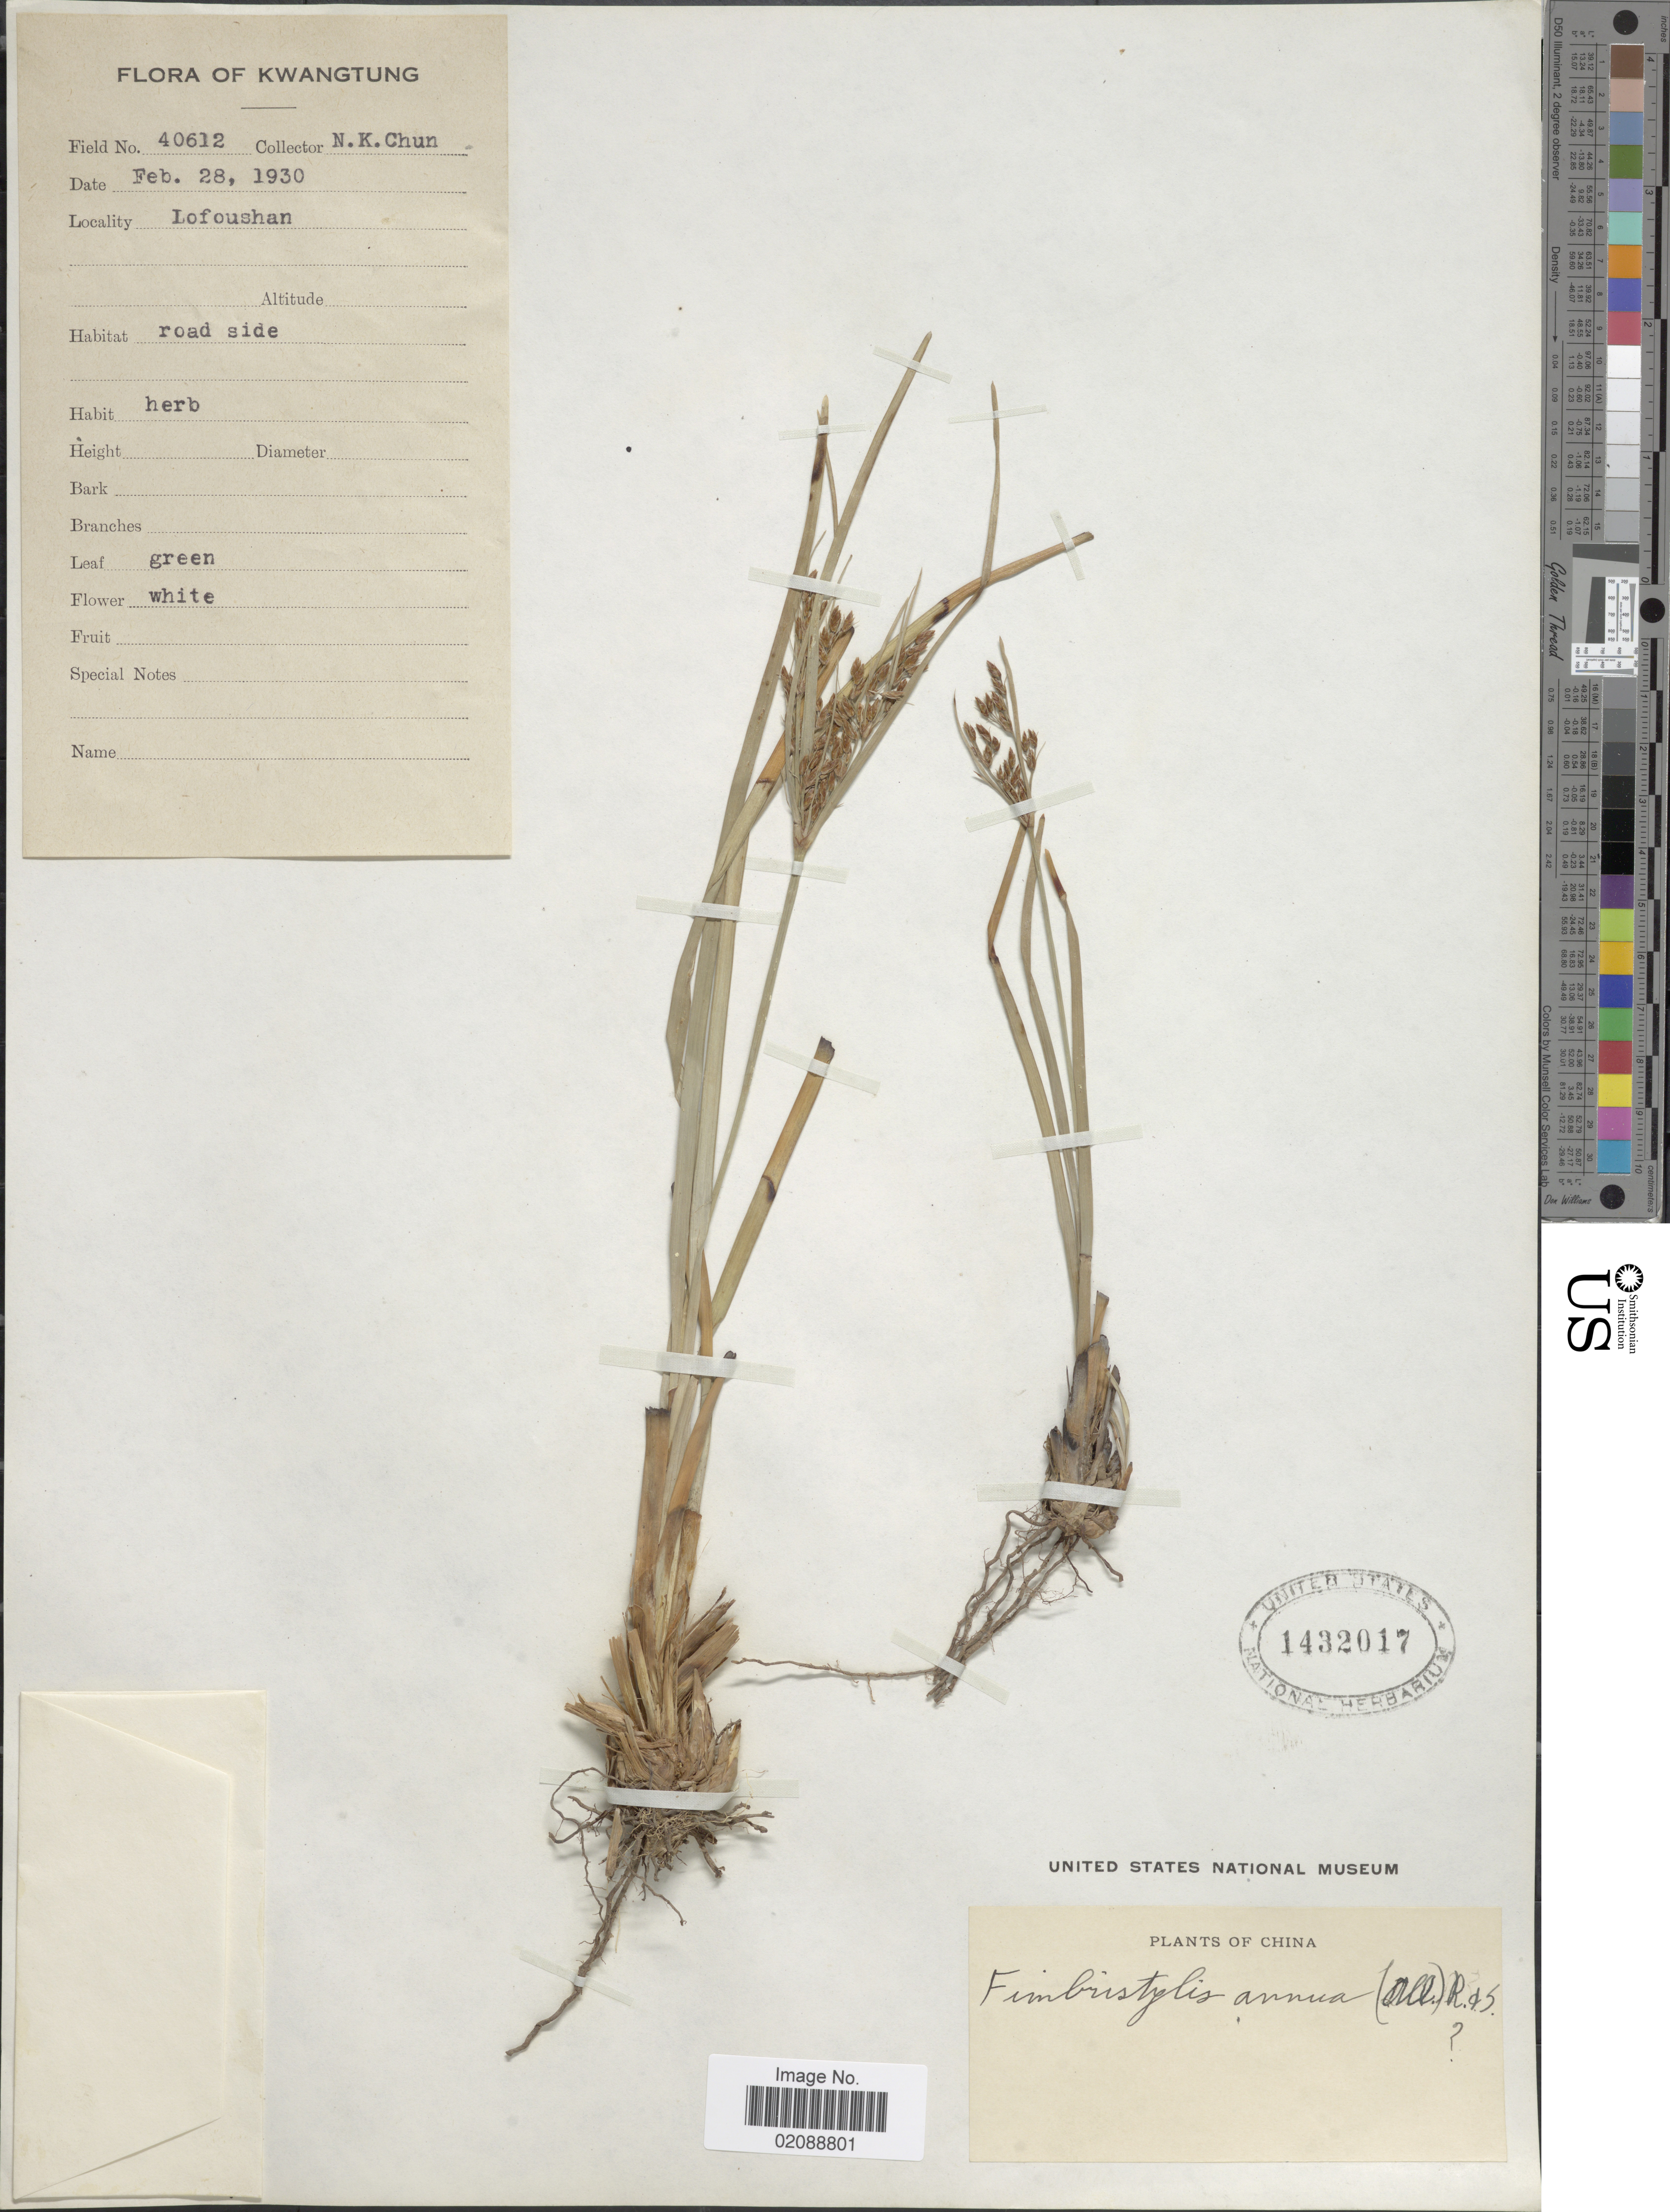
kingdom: Plantae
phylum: Tracheophyta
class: Liliopsida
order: Poales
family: Cyperaceae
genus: Fimbristylis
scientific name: Fimbristylis complanata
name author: (Retz.) Link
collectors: N. K. Chun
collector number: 40612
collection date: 1930-02-28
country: China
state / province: Guangdong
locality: Kwangtung, Lofoushan, road side.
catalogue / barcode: US 1432017